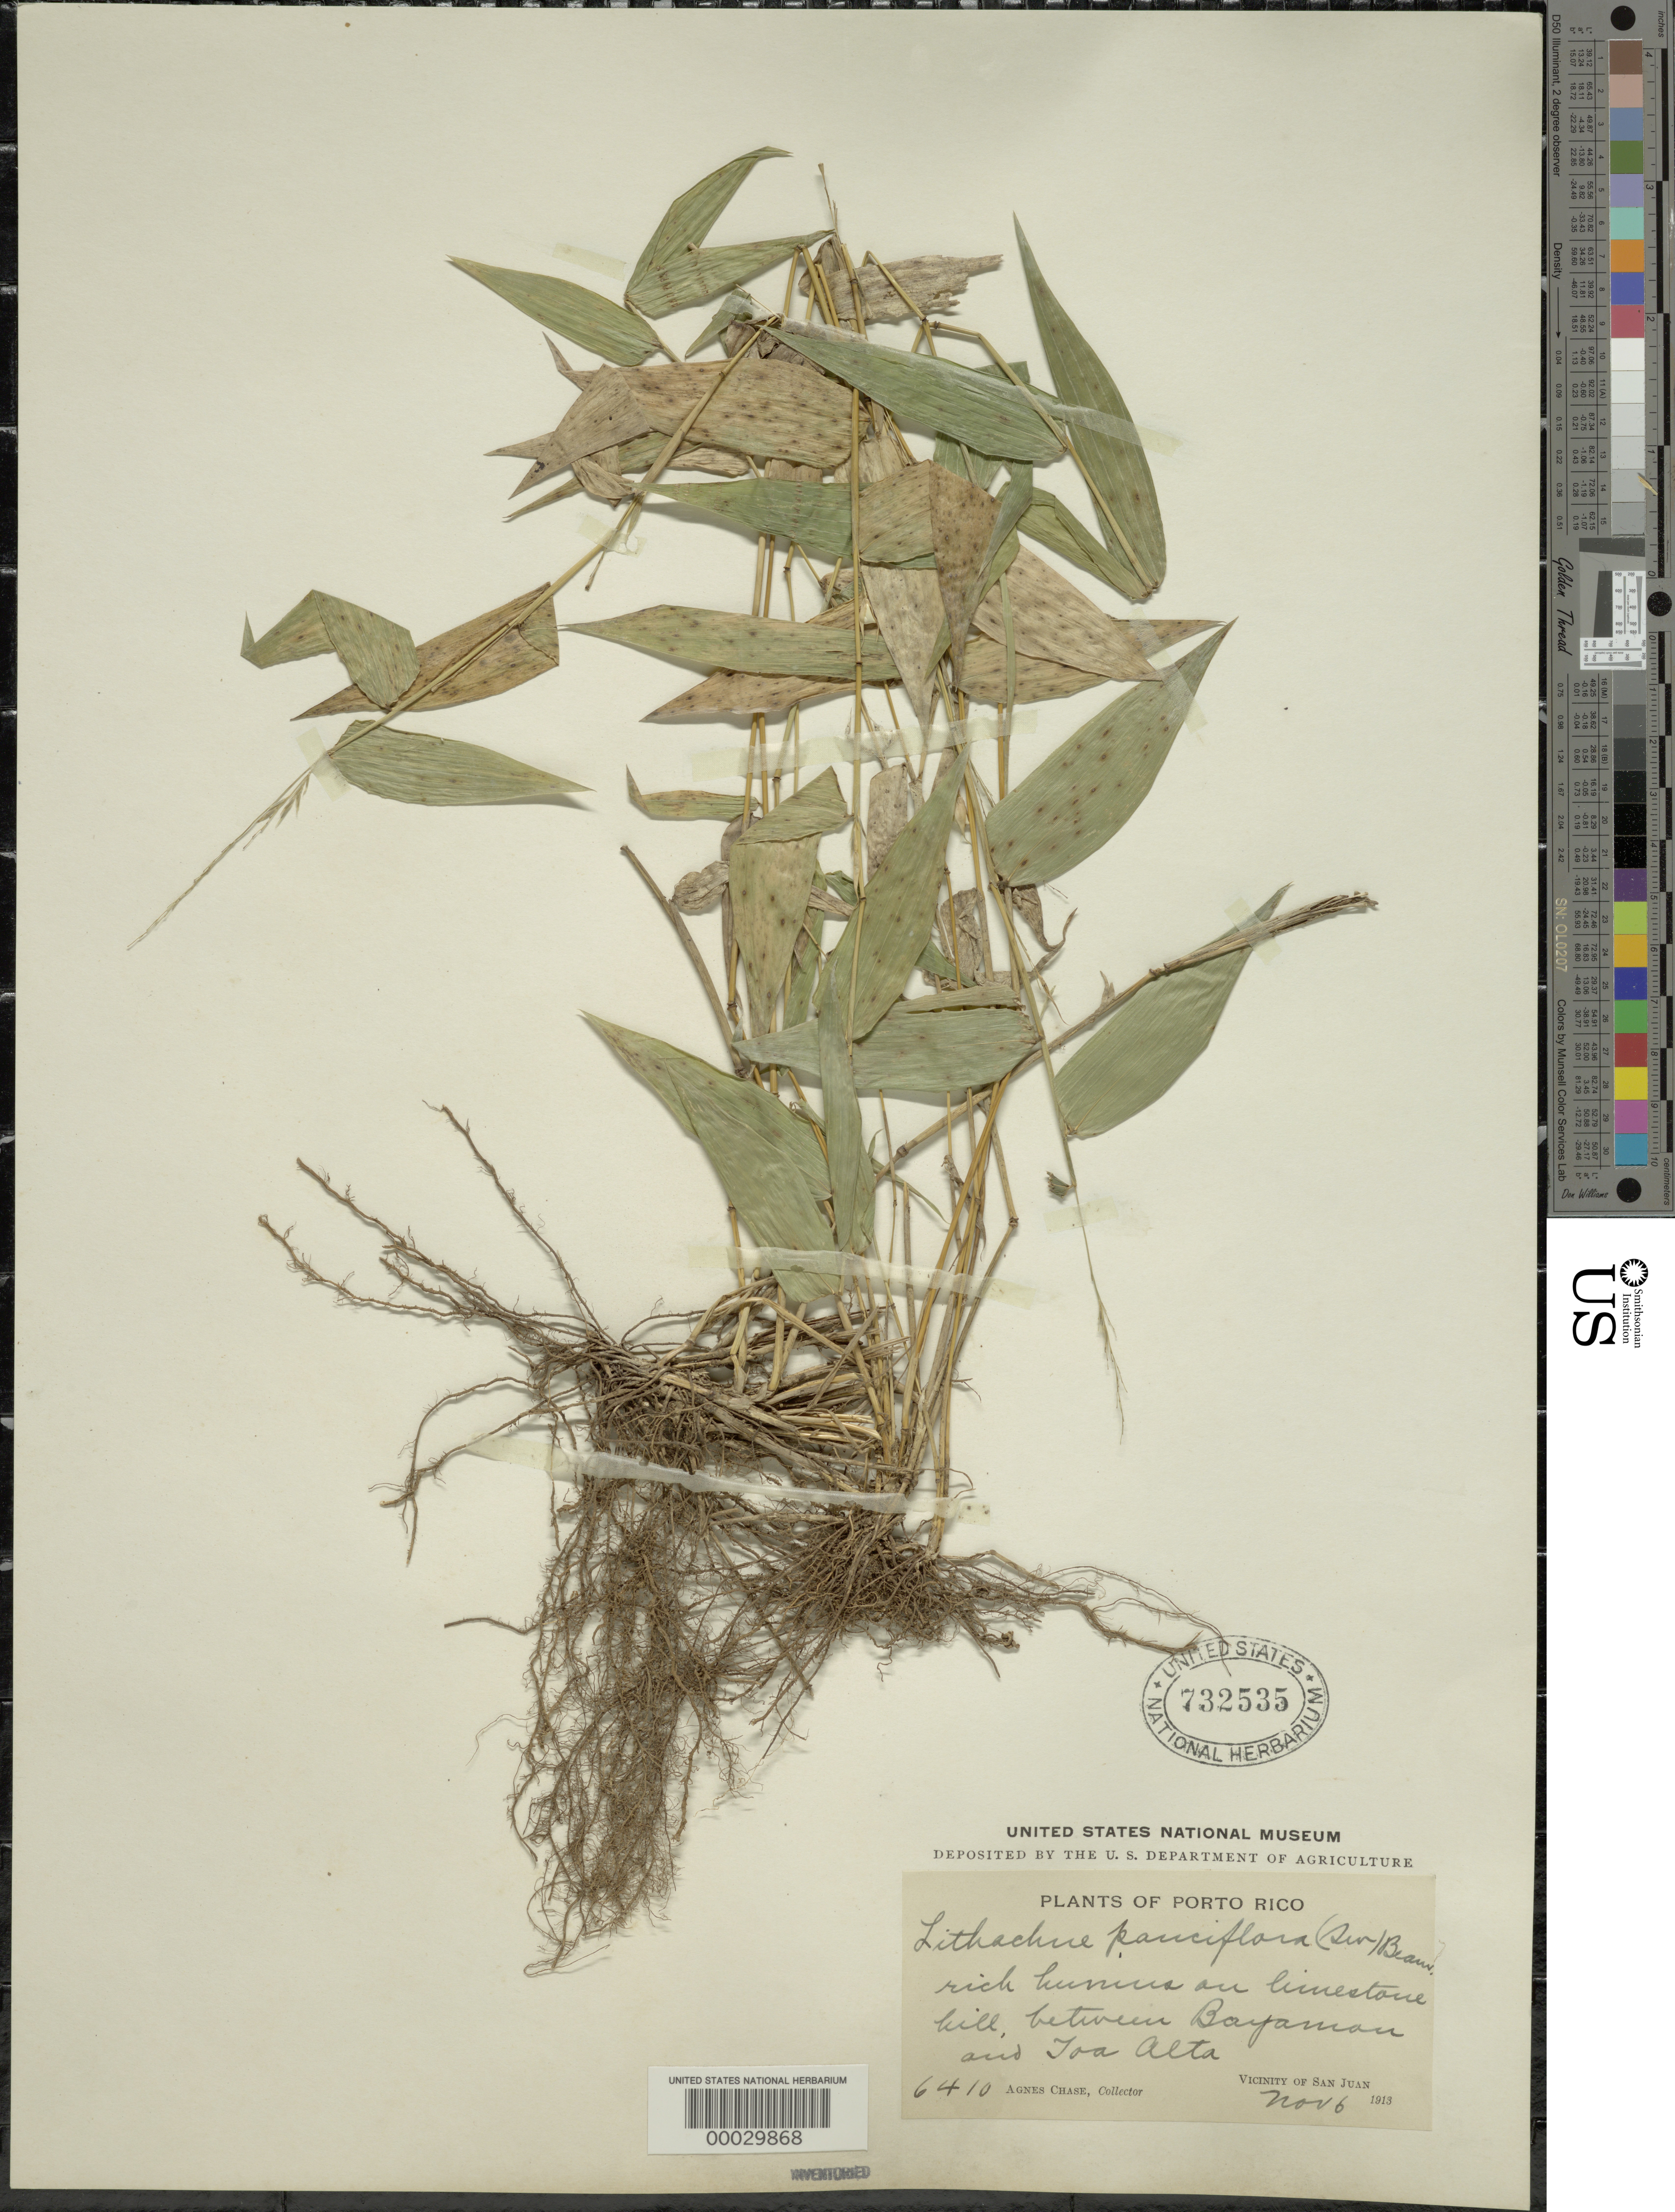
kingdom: Plantae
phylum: Tracheophyta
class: Liliopsida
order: Poales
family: Poaceae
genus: Lithachne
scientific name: Lithachne pauciflora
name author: (Sw.) P. Beauv.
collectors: A. Chase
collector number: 6410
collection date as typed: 06 Nov 1913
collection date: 1913-11-06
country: Puerto Rico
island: Greater Antilles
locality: Bayaman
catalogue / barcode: US 732535